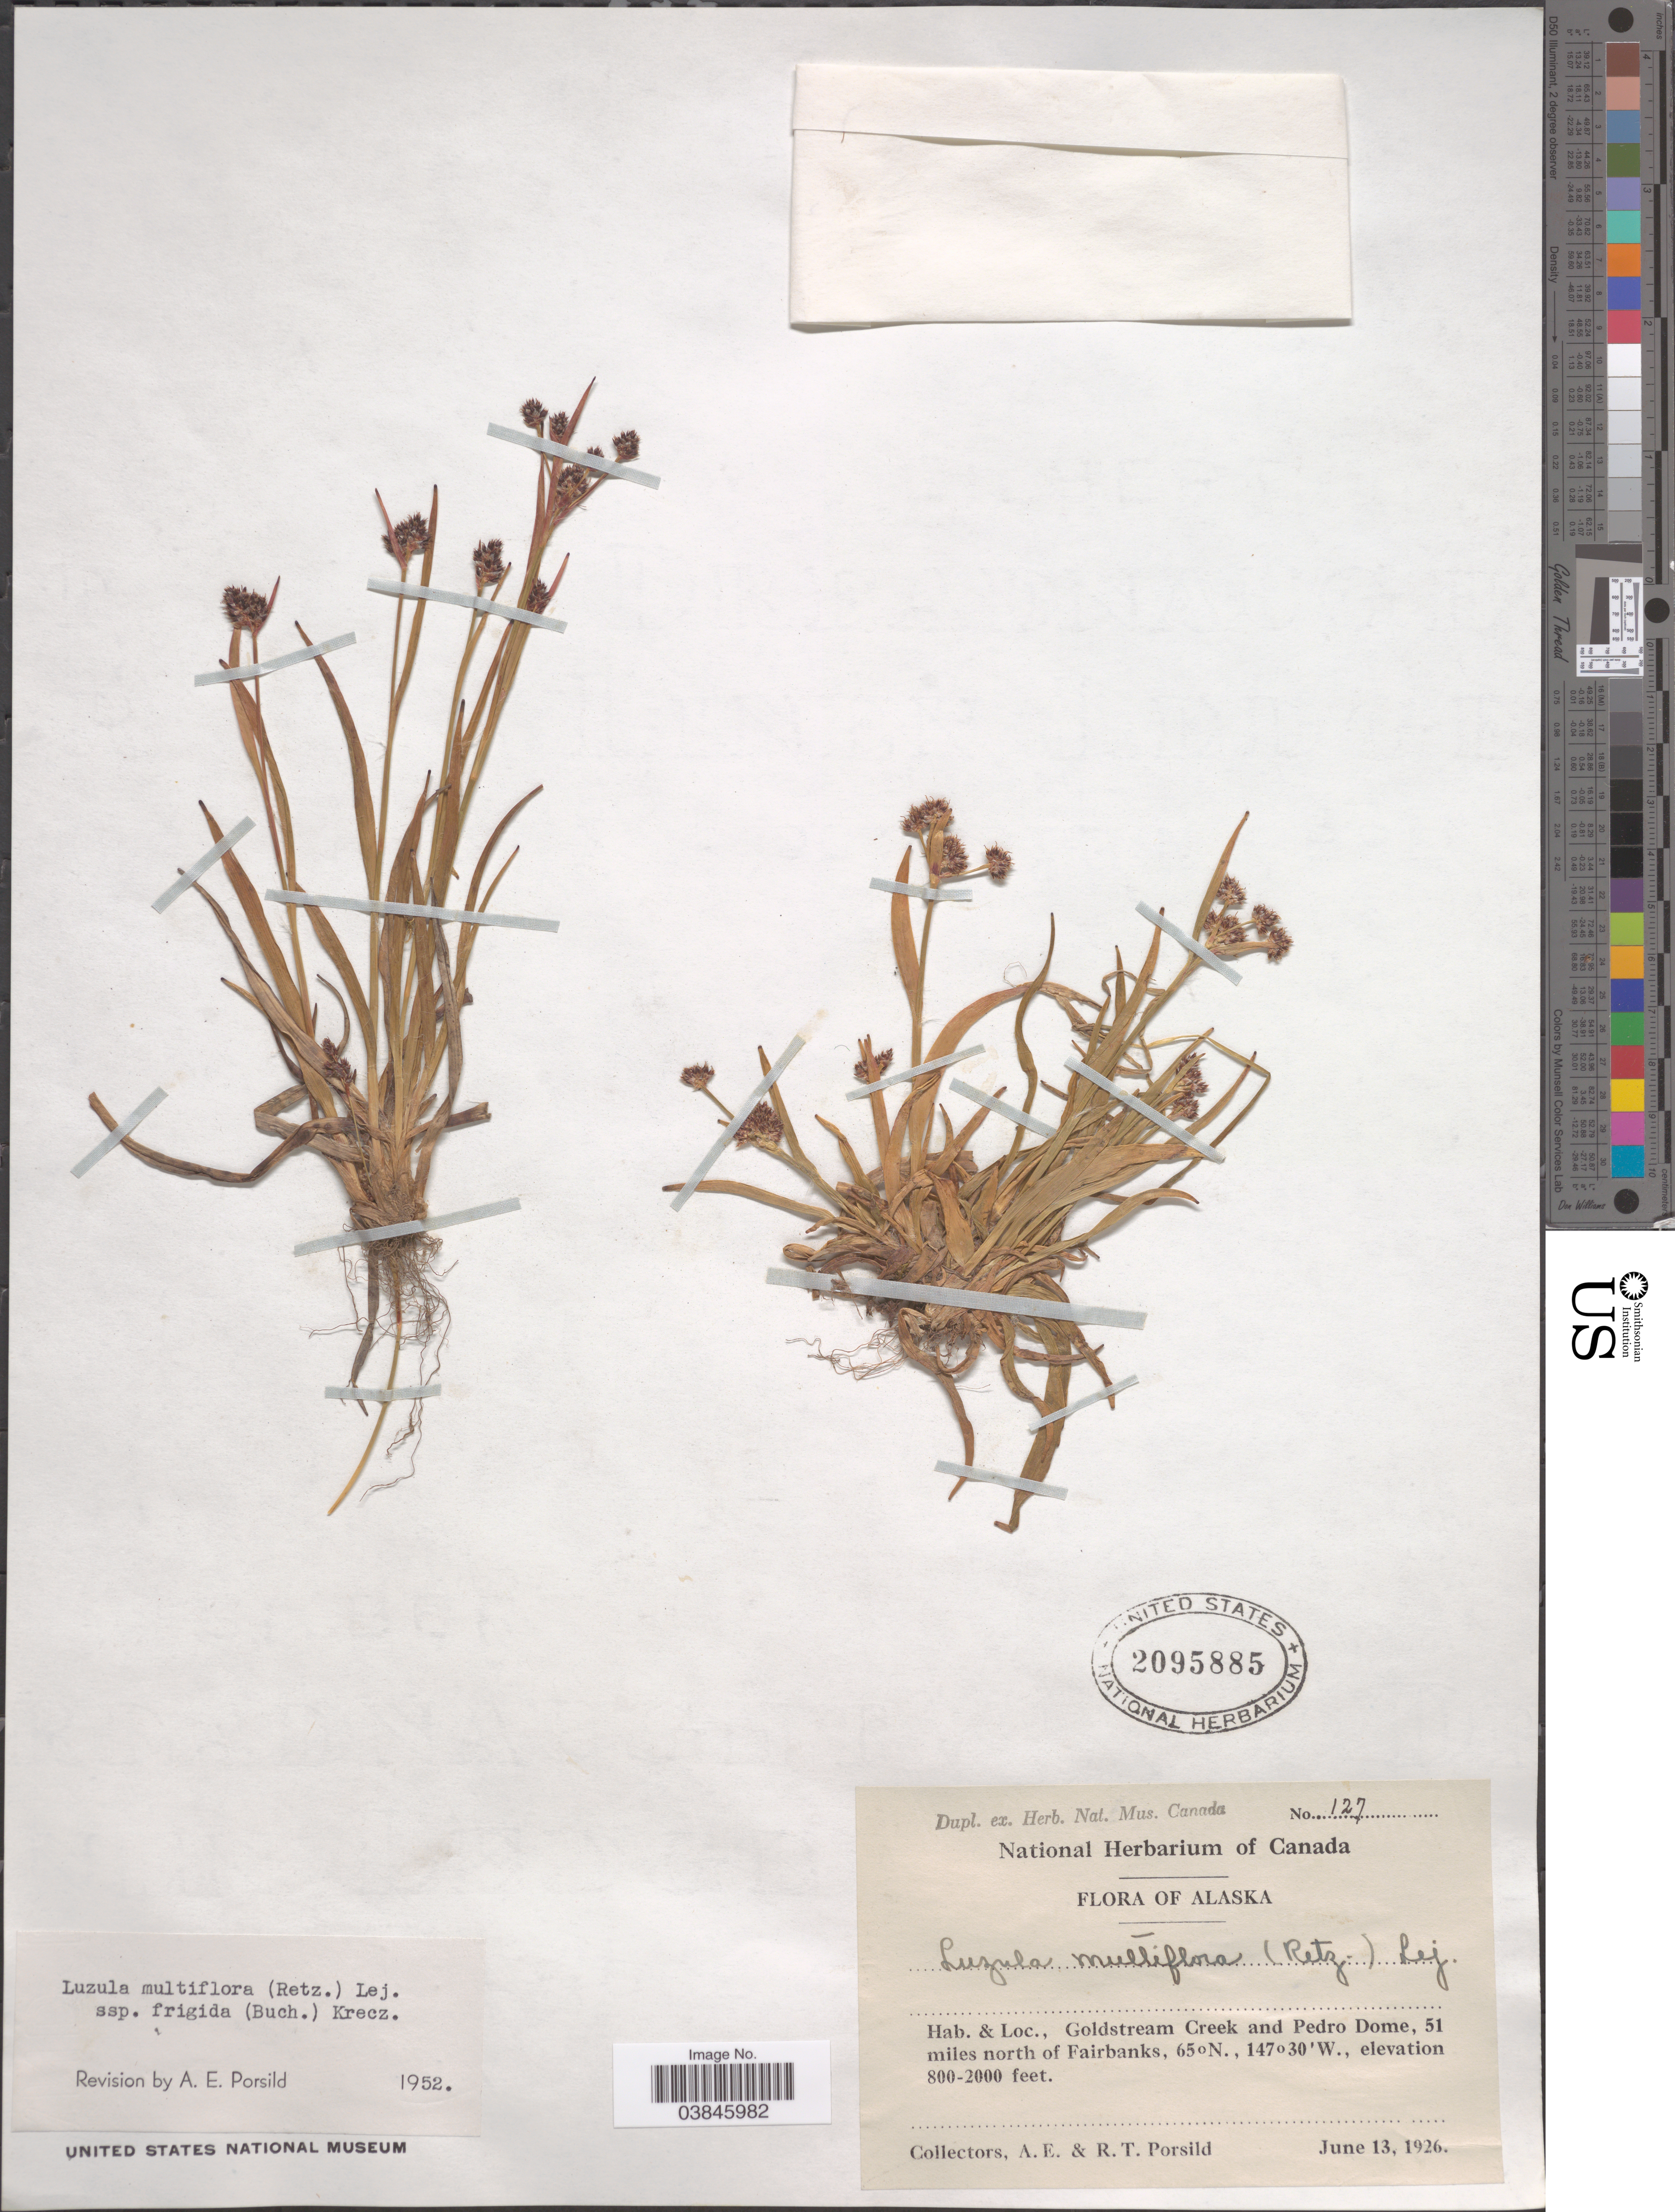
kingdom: Plantae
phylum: Tracheophyta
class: Liliopsida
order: Poales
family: Juncaceae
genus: Luzula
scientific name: Luzula multiflora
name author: (Ehrh.) Lej.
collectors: A. E. Porsild & R. T. Porsild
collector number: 127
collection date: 1926-06-13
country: United States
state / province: Alaska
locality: Goldstream Creek and Pedro Dome, 51 miles north of Fairbanks.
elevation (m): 244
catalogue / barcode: US 2095885